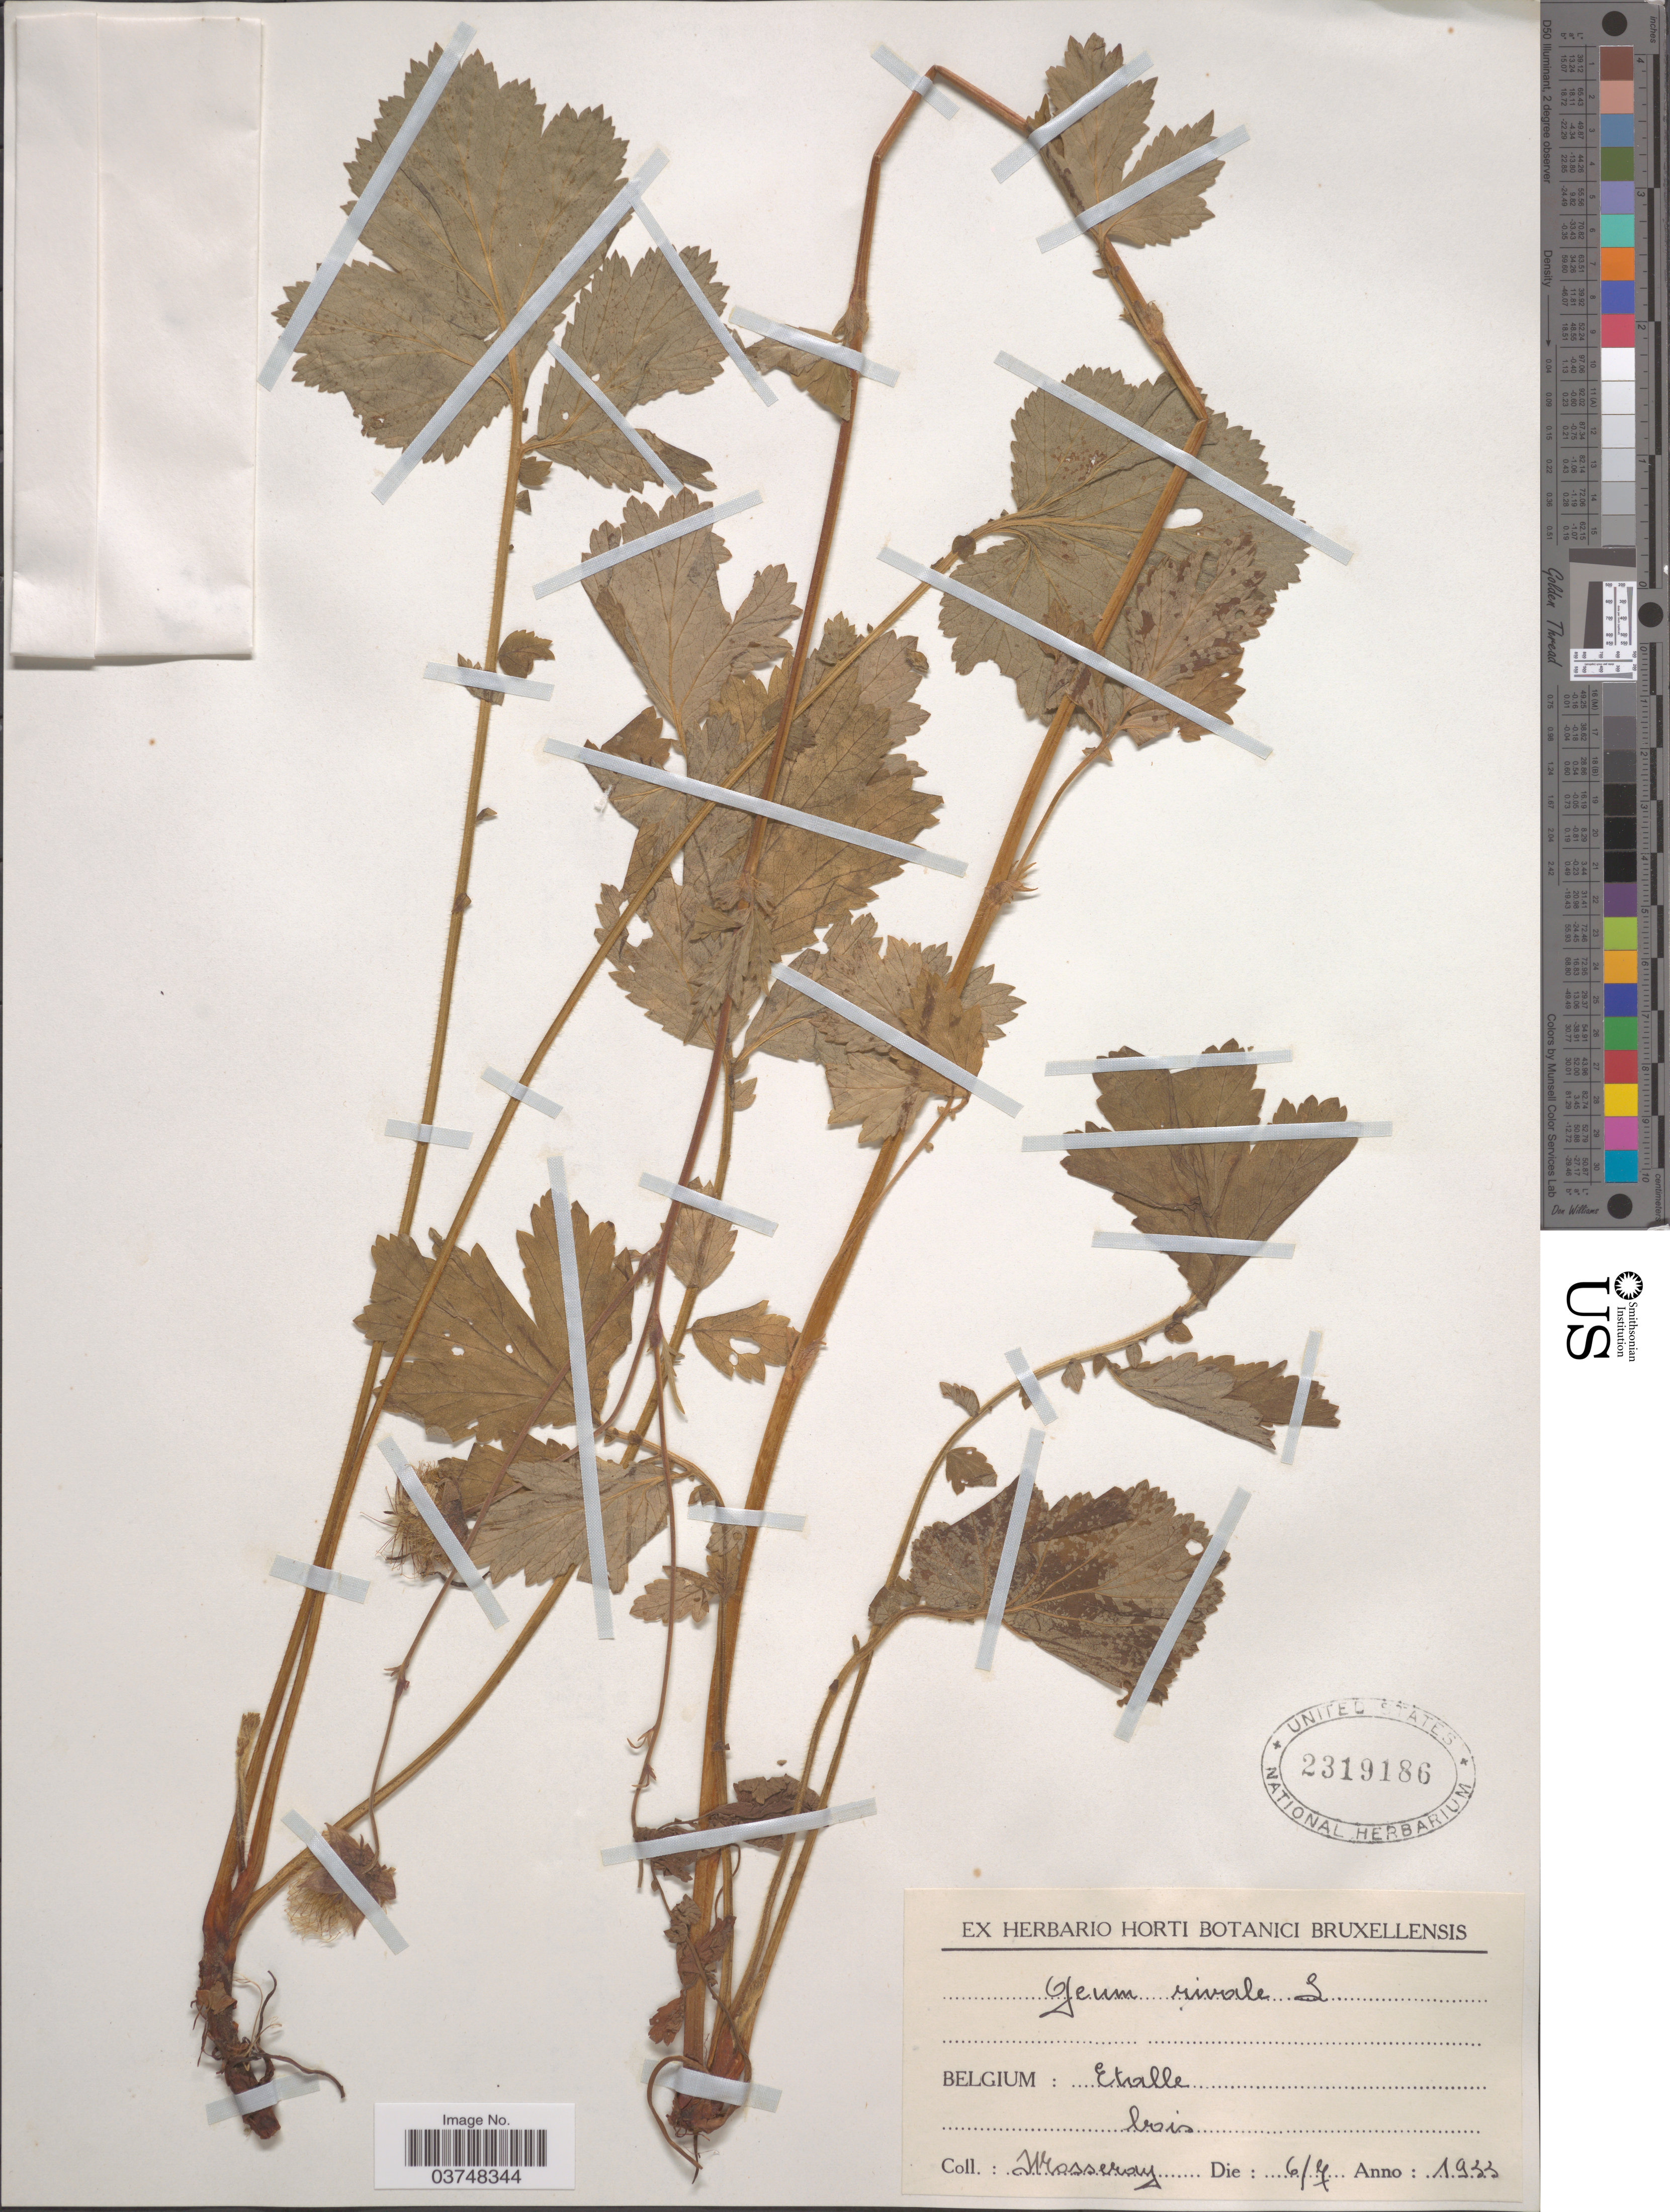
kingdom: Plantae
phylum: Tracheophyta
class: Magnoliopsida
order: Rosales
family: Rosaceae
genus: Geum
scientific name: Geum rivale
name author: L.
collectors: Mosseray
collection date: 1933-07-06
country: Belgium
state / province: Brussels, Capital District of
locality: Etalle.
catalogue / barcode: US 2319186